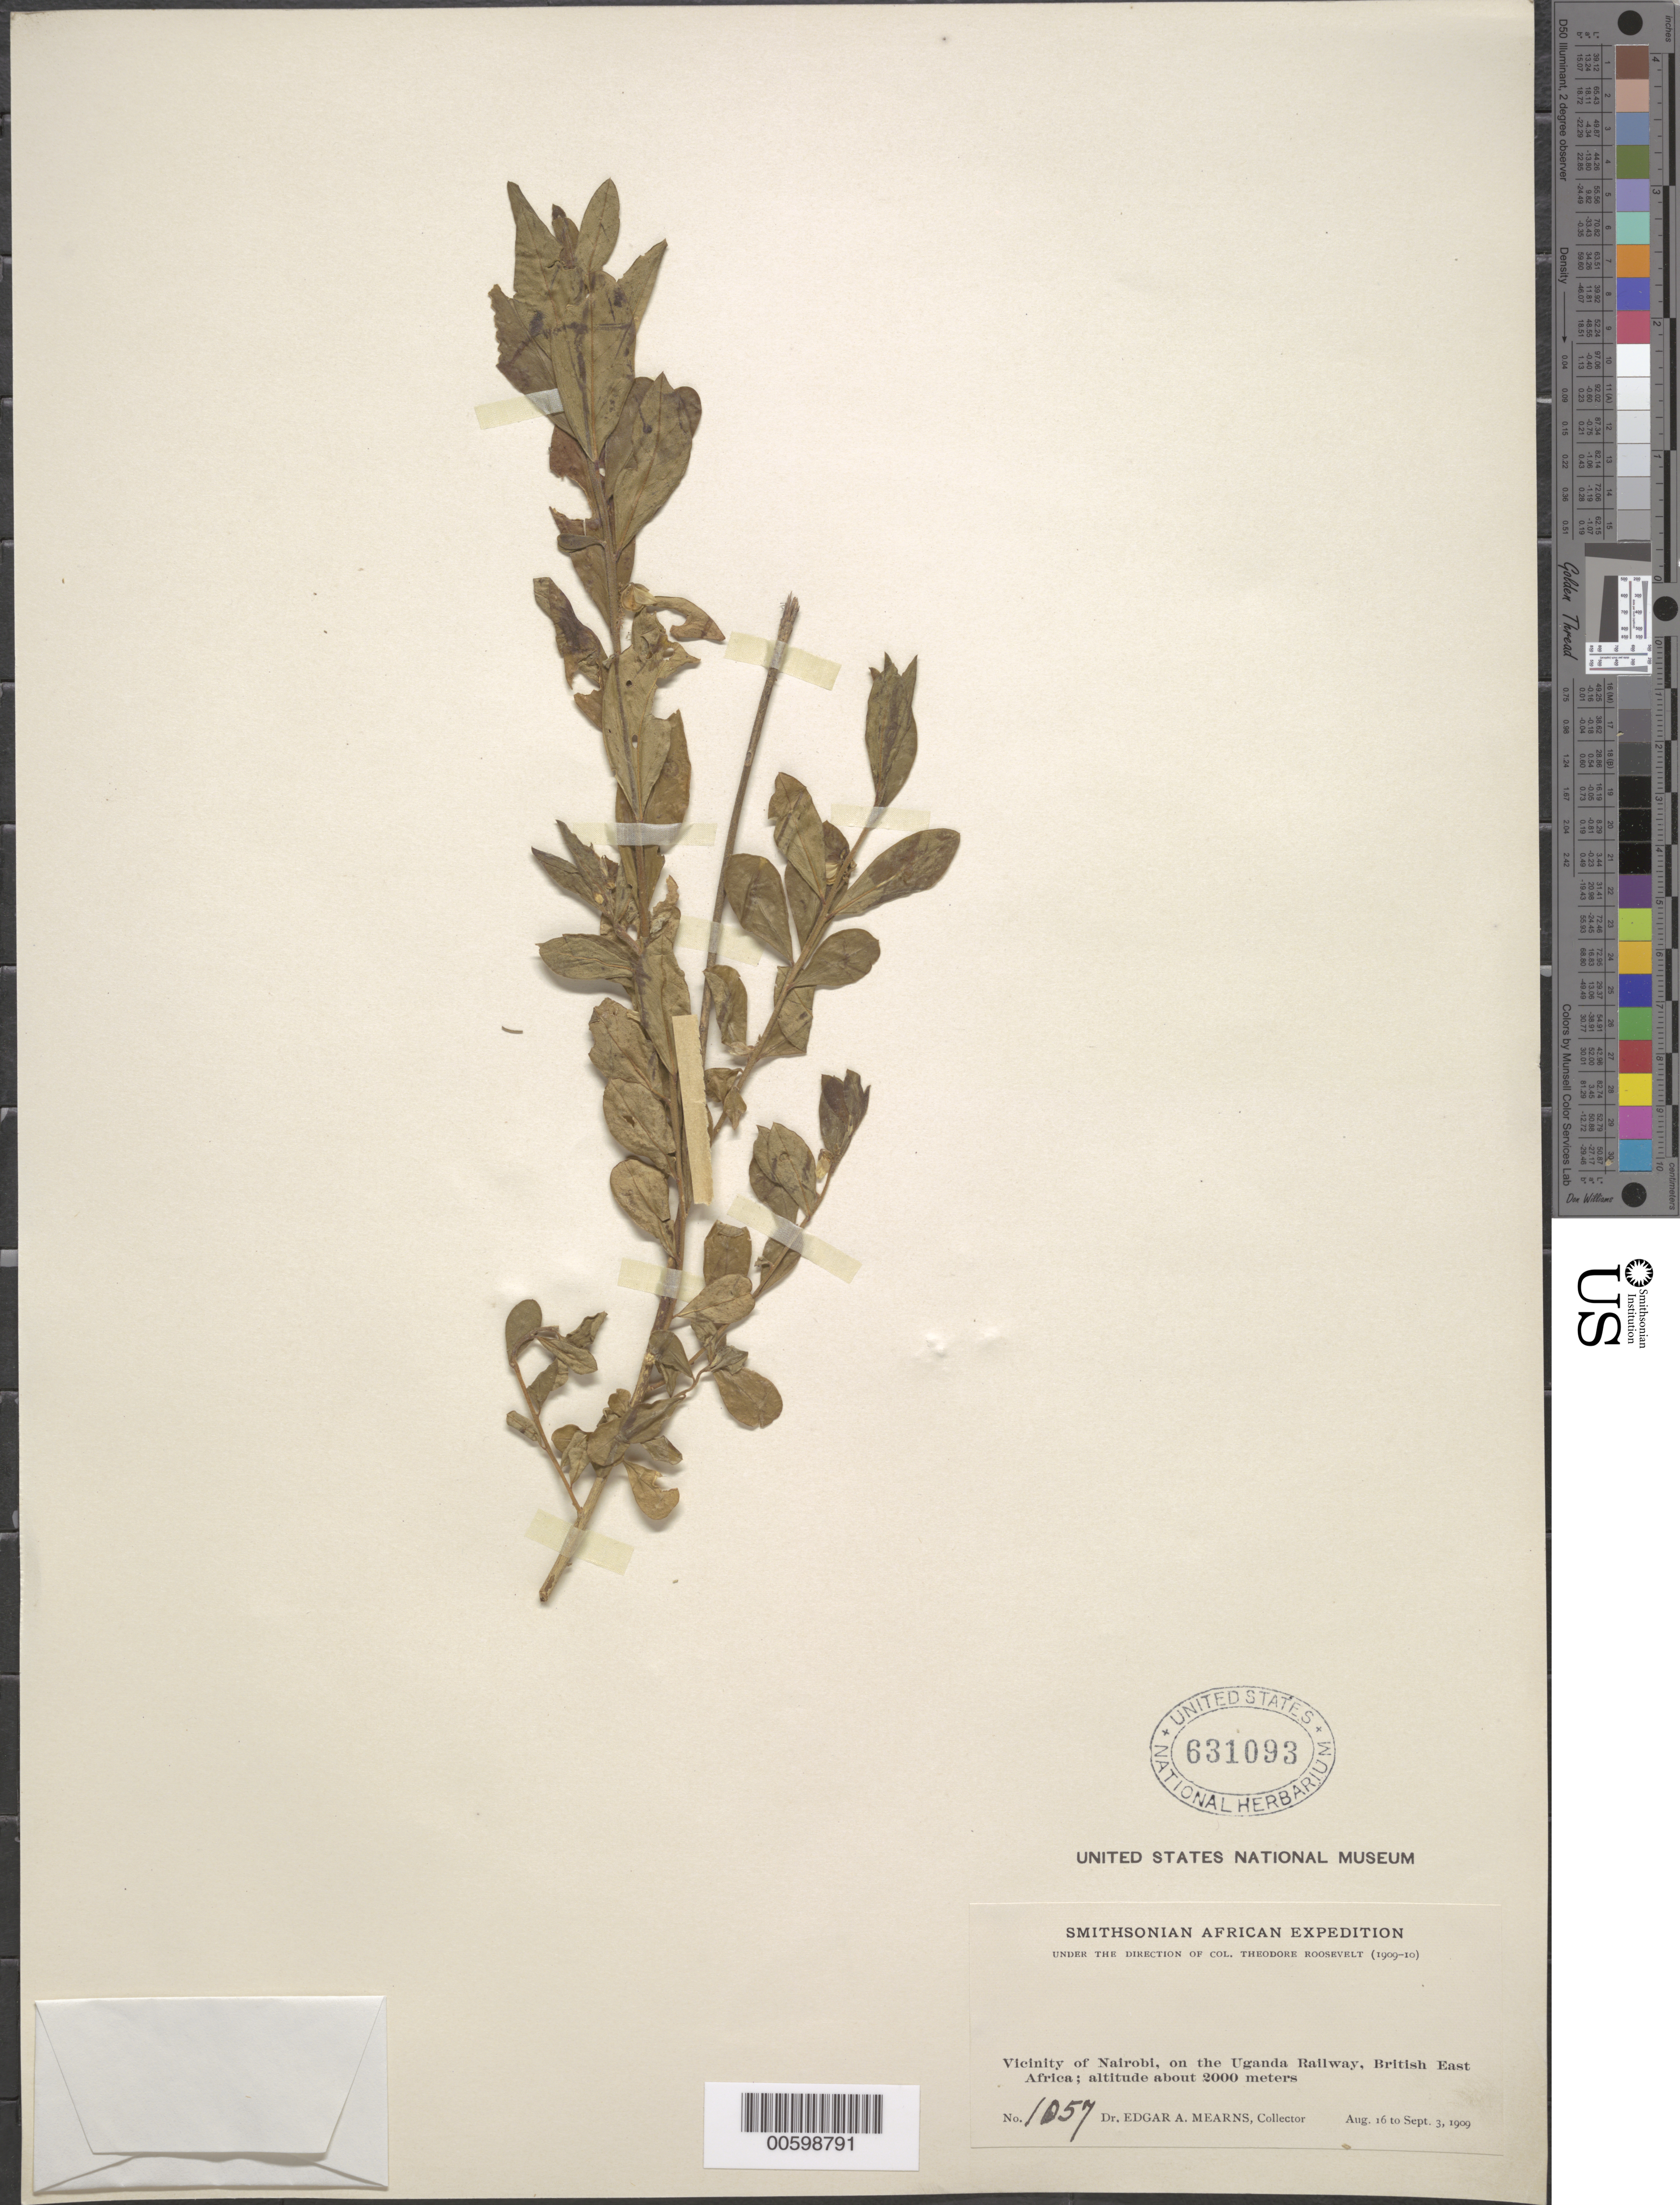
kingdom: Plantae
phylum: Tracheophyta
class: Magnoliopsida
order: Fabales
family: Polygalaceae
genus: Polygala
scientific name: Polygala longicaulis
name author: Kunth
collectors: E. A. Mearns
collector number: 1057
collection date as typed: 16 Aug 1909 to 03 Sep 1909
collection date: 1909-08-16/1909-09-03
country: Kenya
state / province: Nairobi Area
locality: Vicinity of Nairobi, on the Uganda Railway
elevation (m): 2000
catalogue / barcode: US 631093